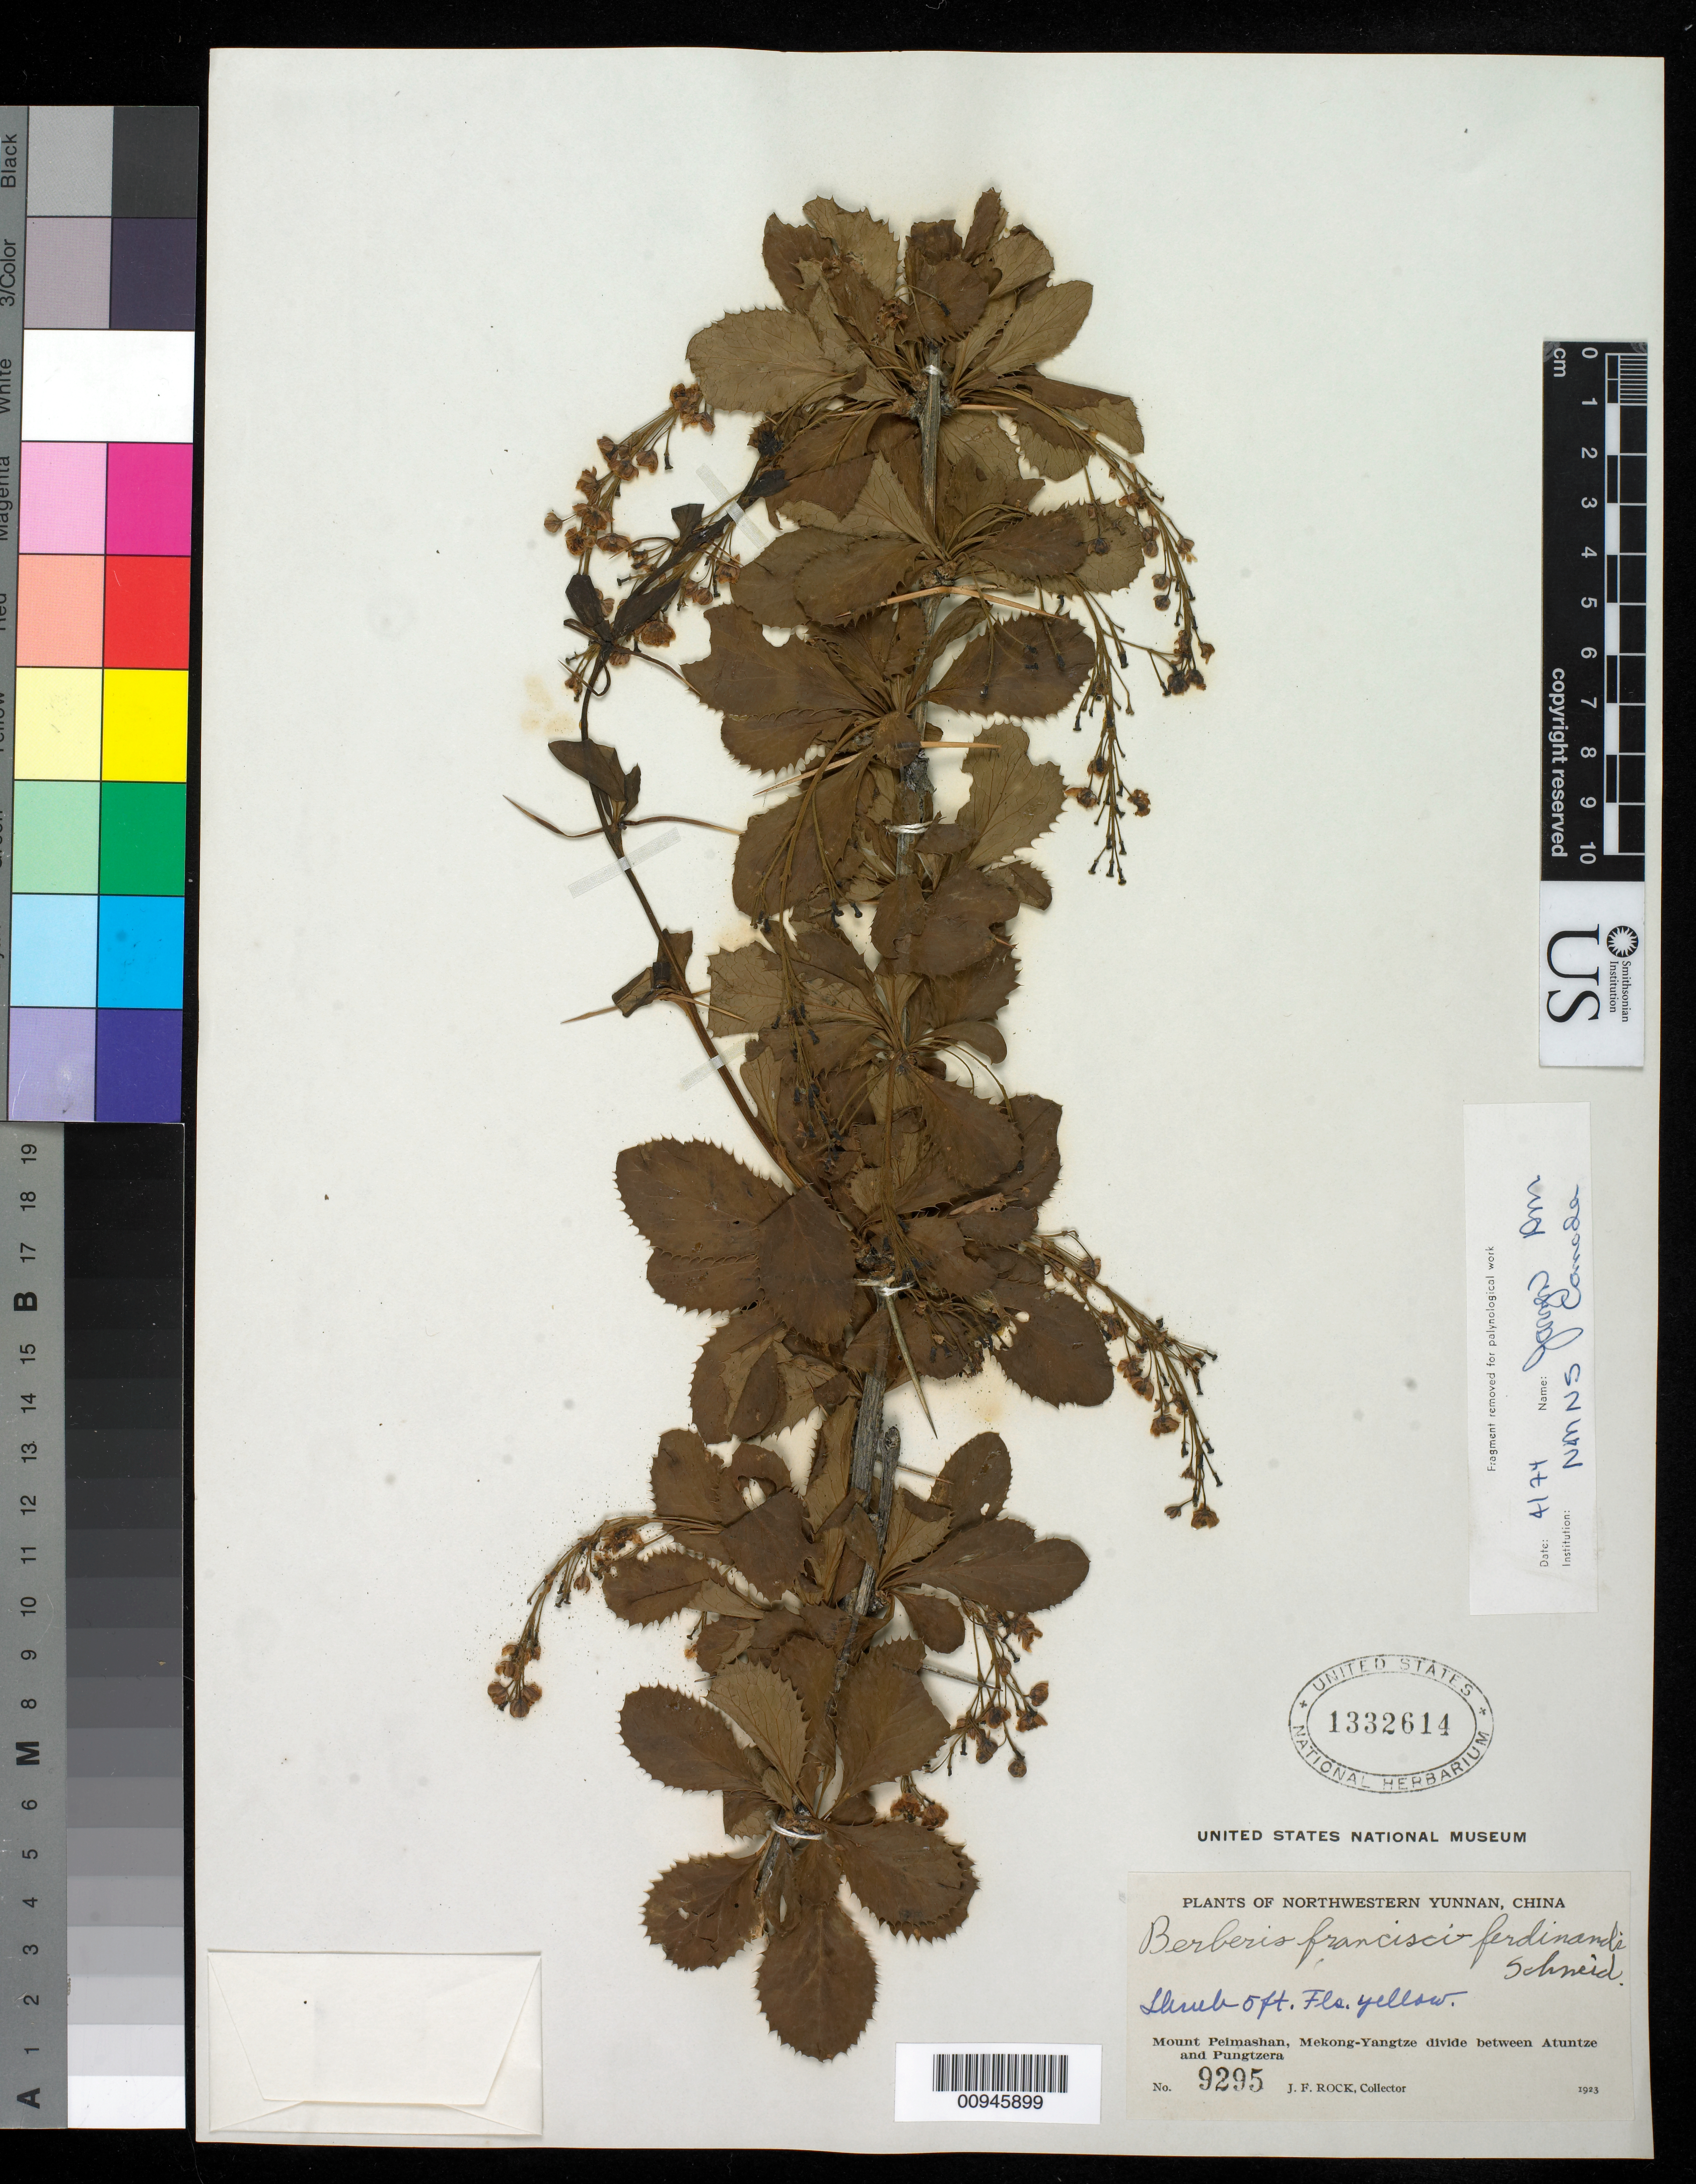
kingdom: Plantae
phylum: Tracheophyta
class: Magnoliopsida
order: Ranunculales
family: Berberidaceae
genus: Berberis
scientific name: Berberis francisci-ferdinandi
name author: C.K. Schneid. in Sarg.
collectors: J. F. Rock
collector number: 9295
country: China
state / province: Yunnan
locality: Mount Piemashan, Mekon-Yangtze divide between Atuntze and Pungtaera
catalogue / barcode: US 1332614